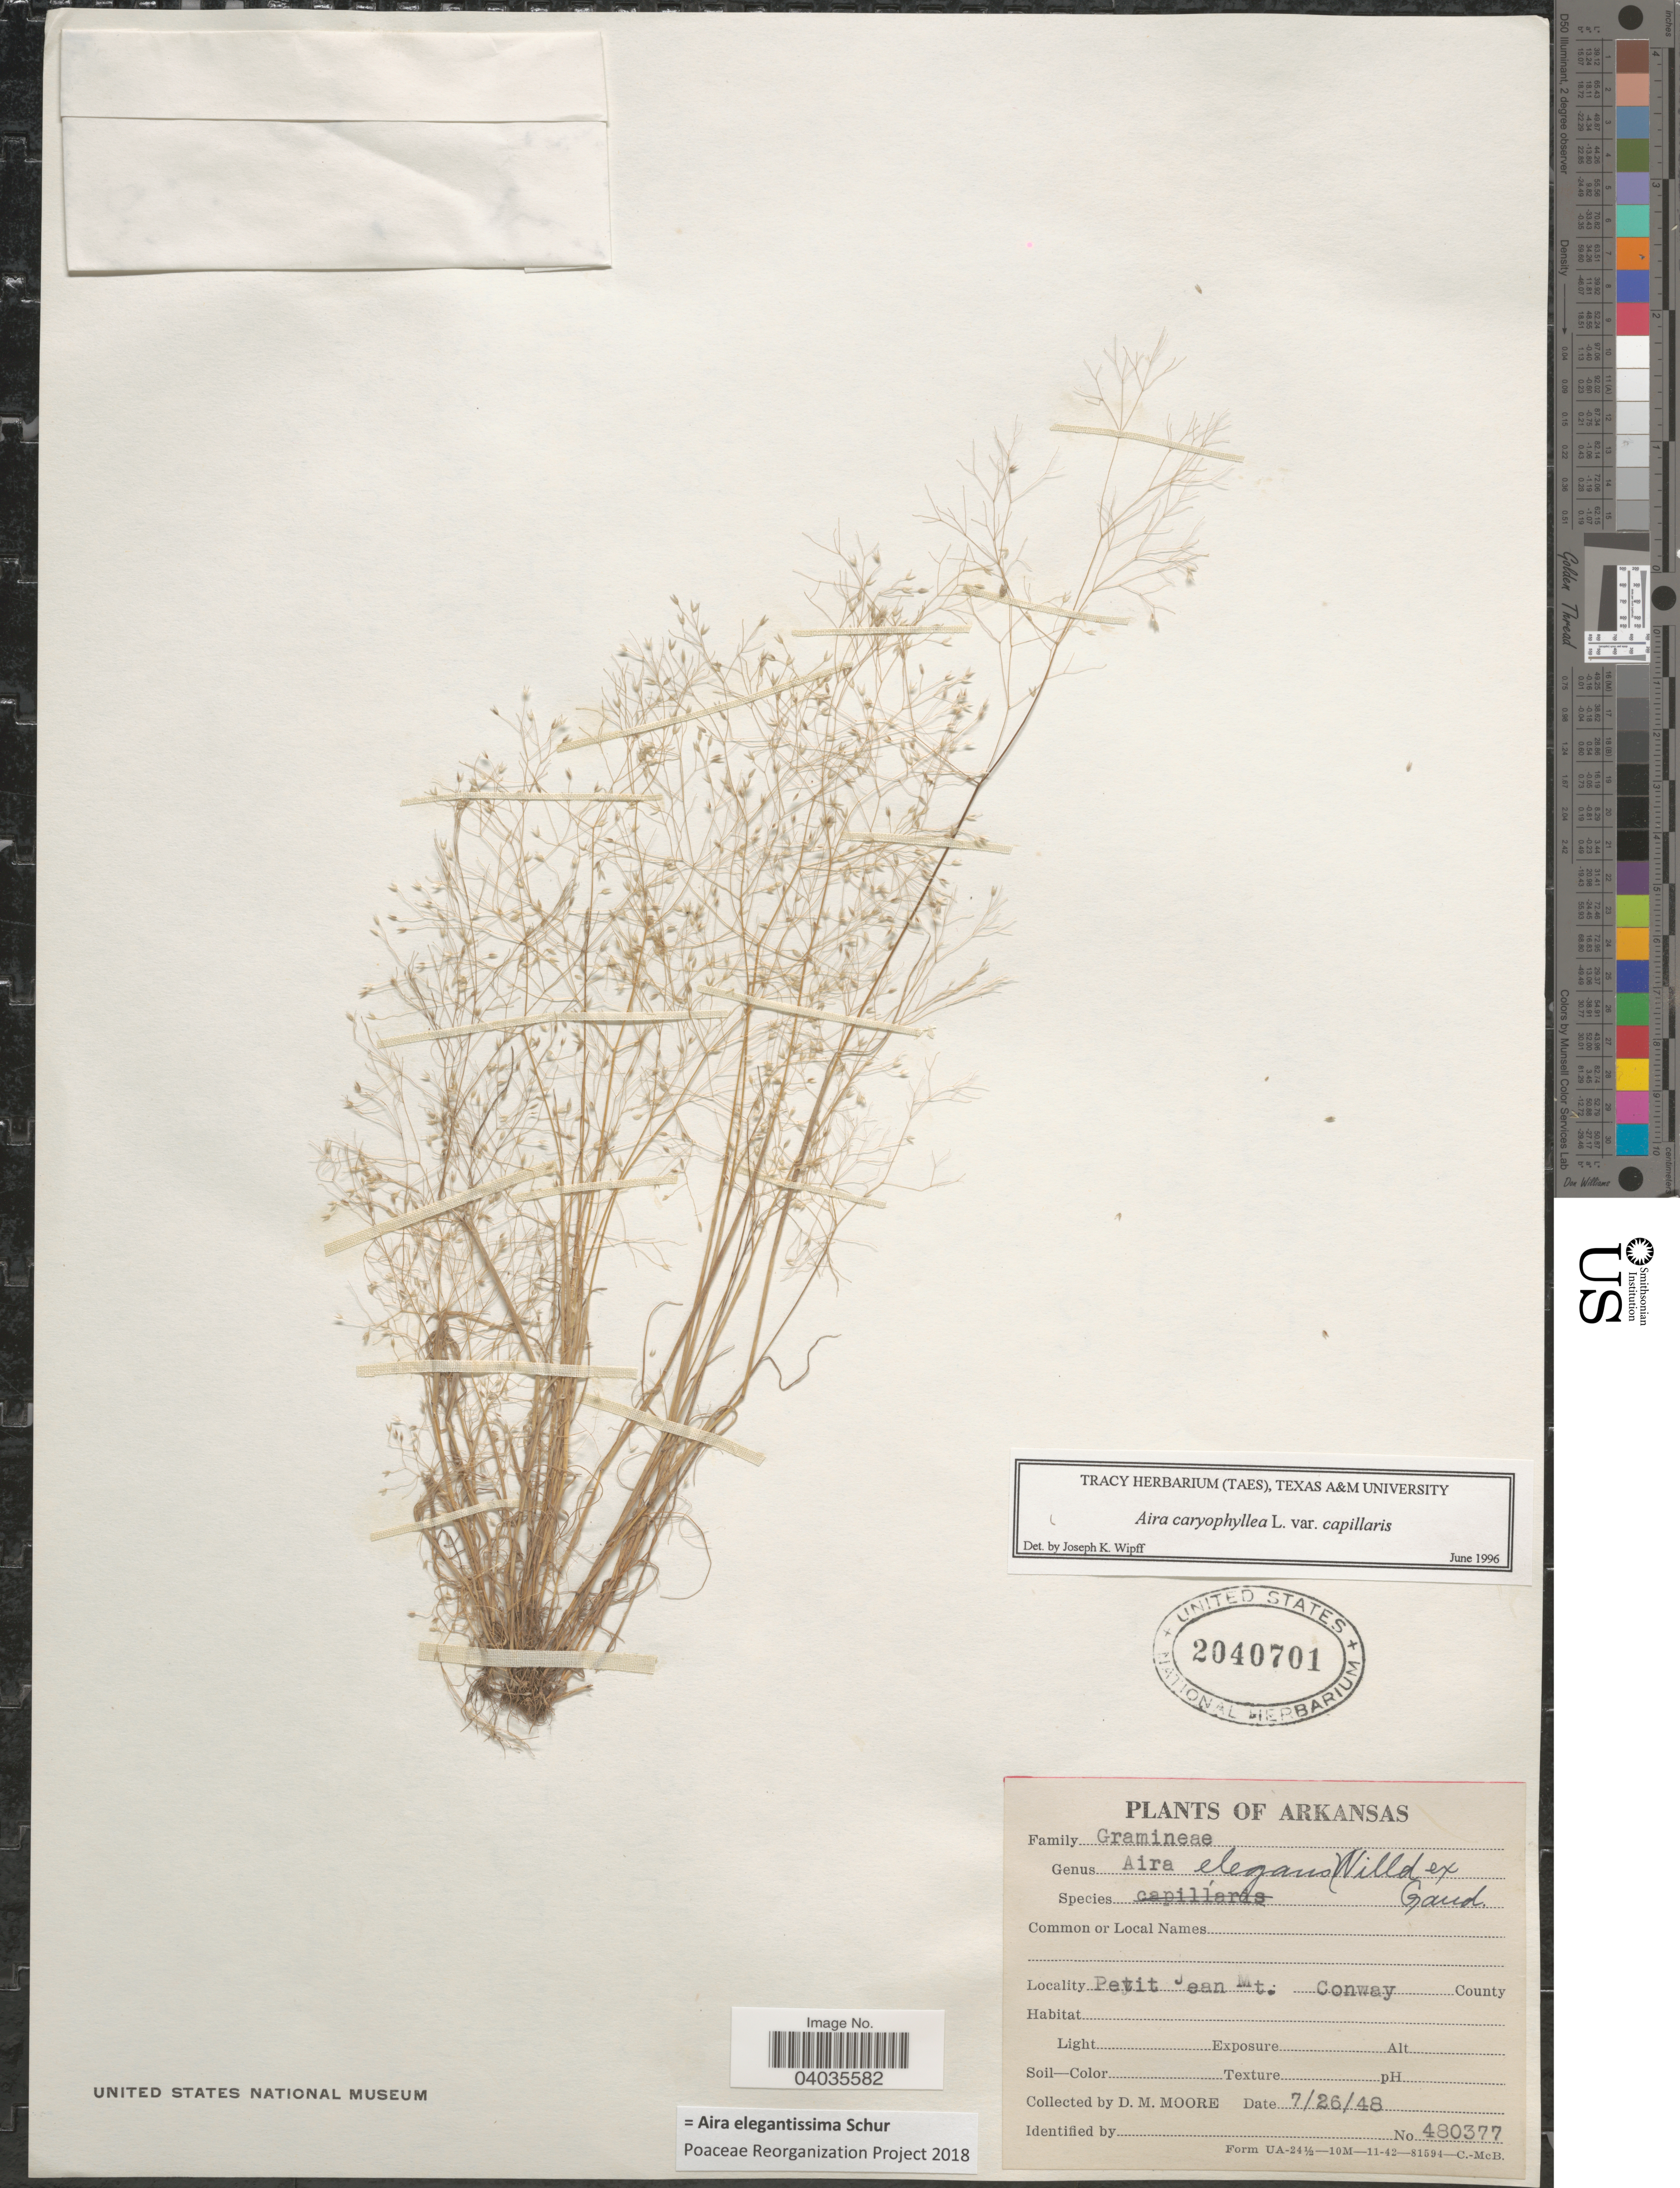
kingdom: Plantae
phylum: Tracheophyta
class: Liliopsida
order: Poales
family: Poaceae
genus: Aira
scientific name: Aira elegantissima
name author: Schur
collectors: D. Moore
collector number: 480377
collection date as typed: Transcribed d/m/y: 26/7/48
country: United States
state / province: Arkansas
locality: Petit Jean Mt. Conway County.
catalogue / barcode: US 2040701